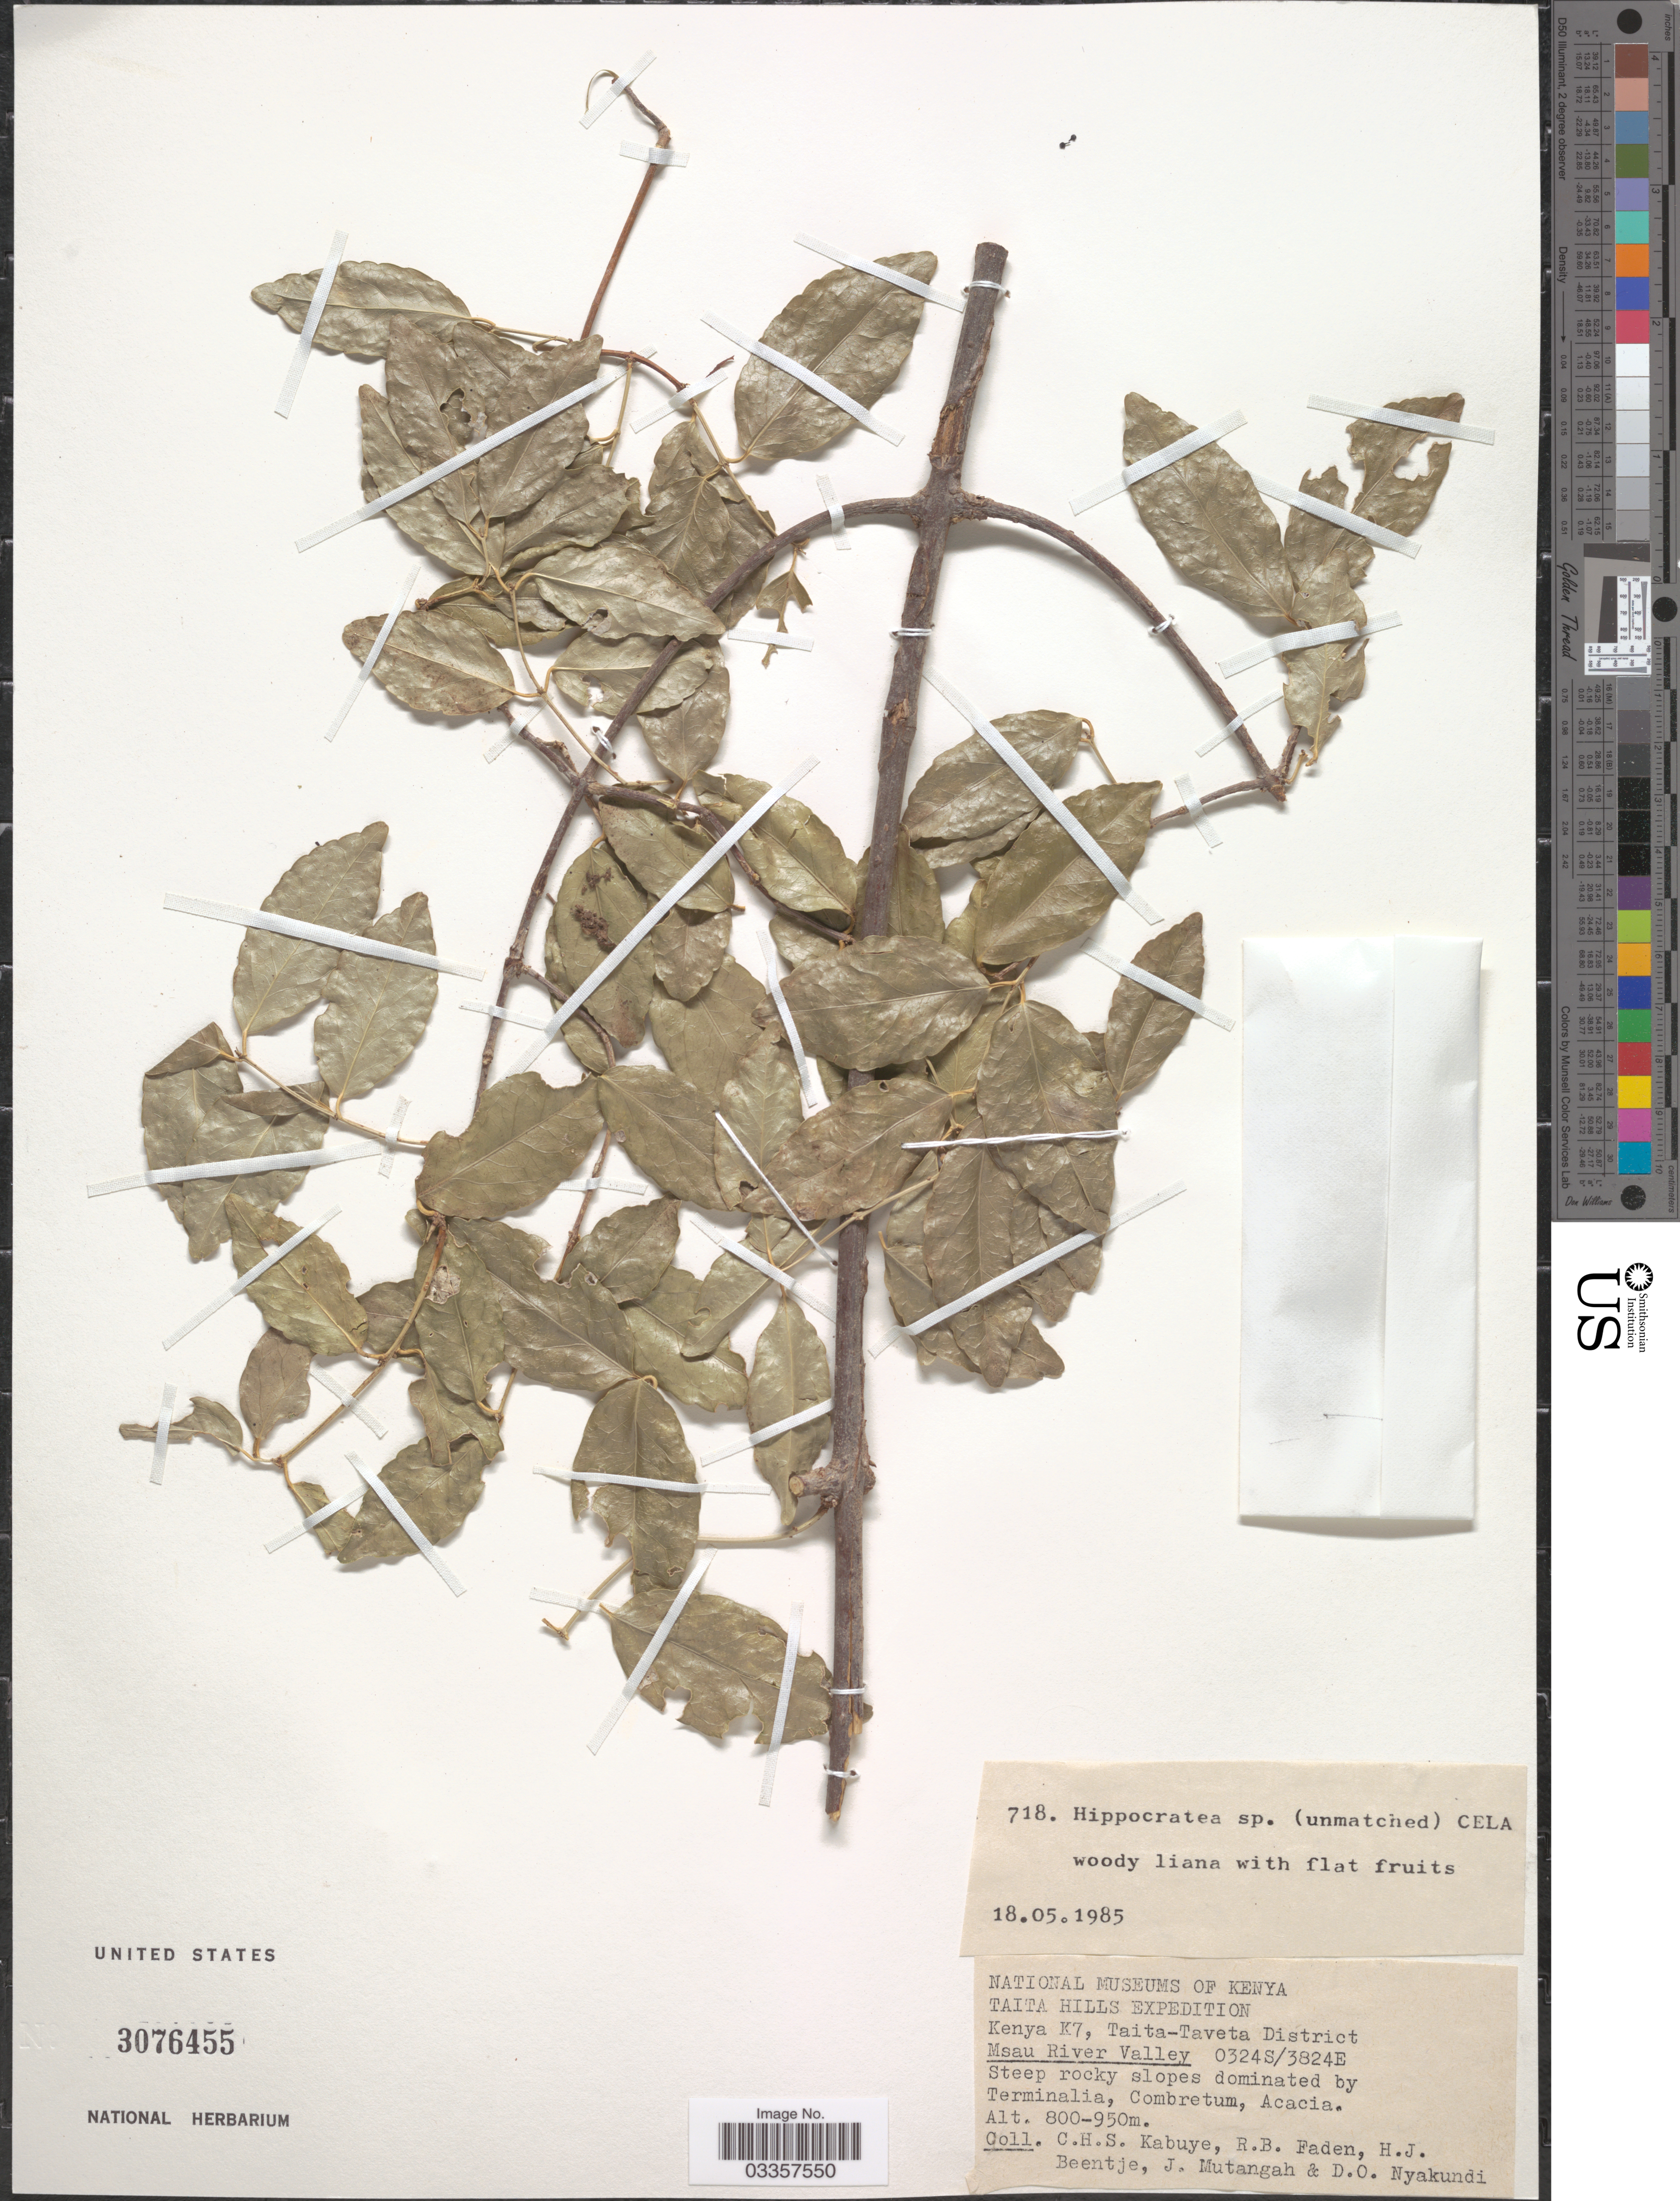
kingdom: Plantae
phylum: Tracheophyta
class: Magnoliopsida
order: Celastrales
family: Celastraceae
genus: Hippocratea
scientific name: Hippocratea sp.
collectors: C. Kabuye, R. B. Faden, H. J. Beentje, J. Mutangah & D. Nyakundi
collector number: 718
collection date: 1985-05-18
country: Kenya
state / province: Taita Taveta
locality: Taita-Taveta District, Msau River Valley.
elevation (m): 800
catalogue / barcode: US 3076455